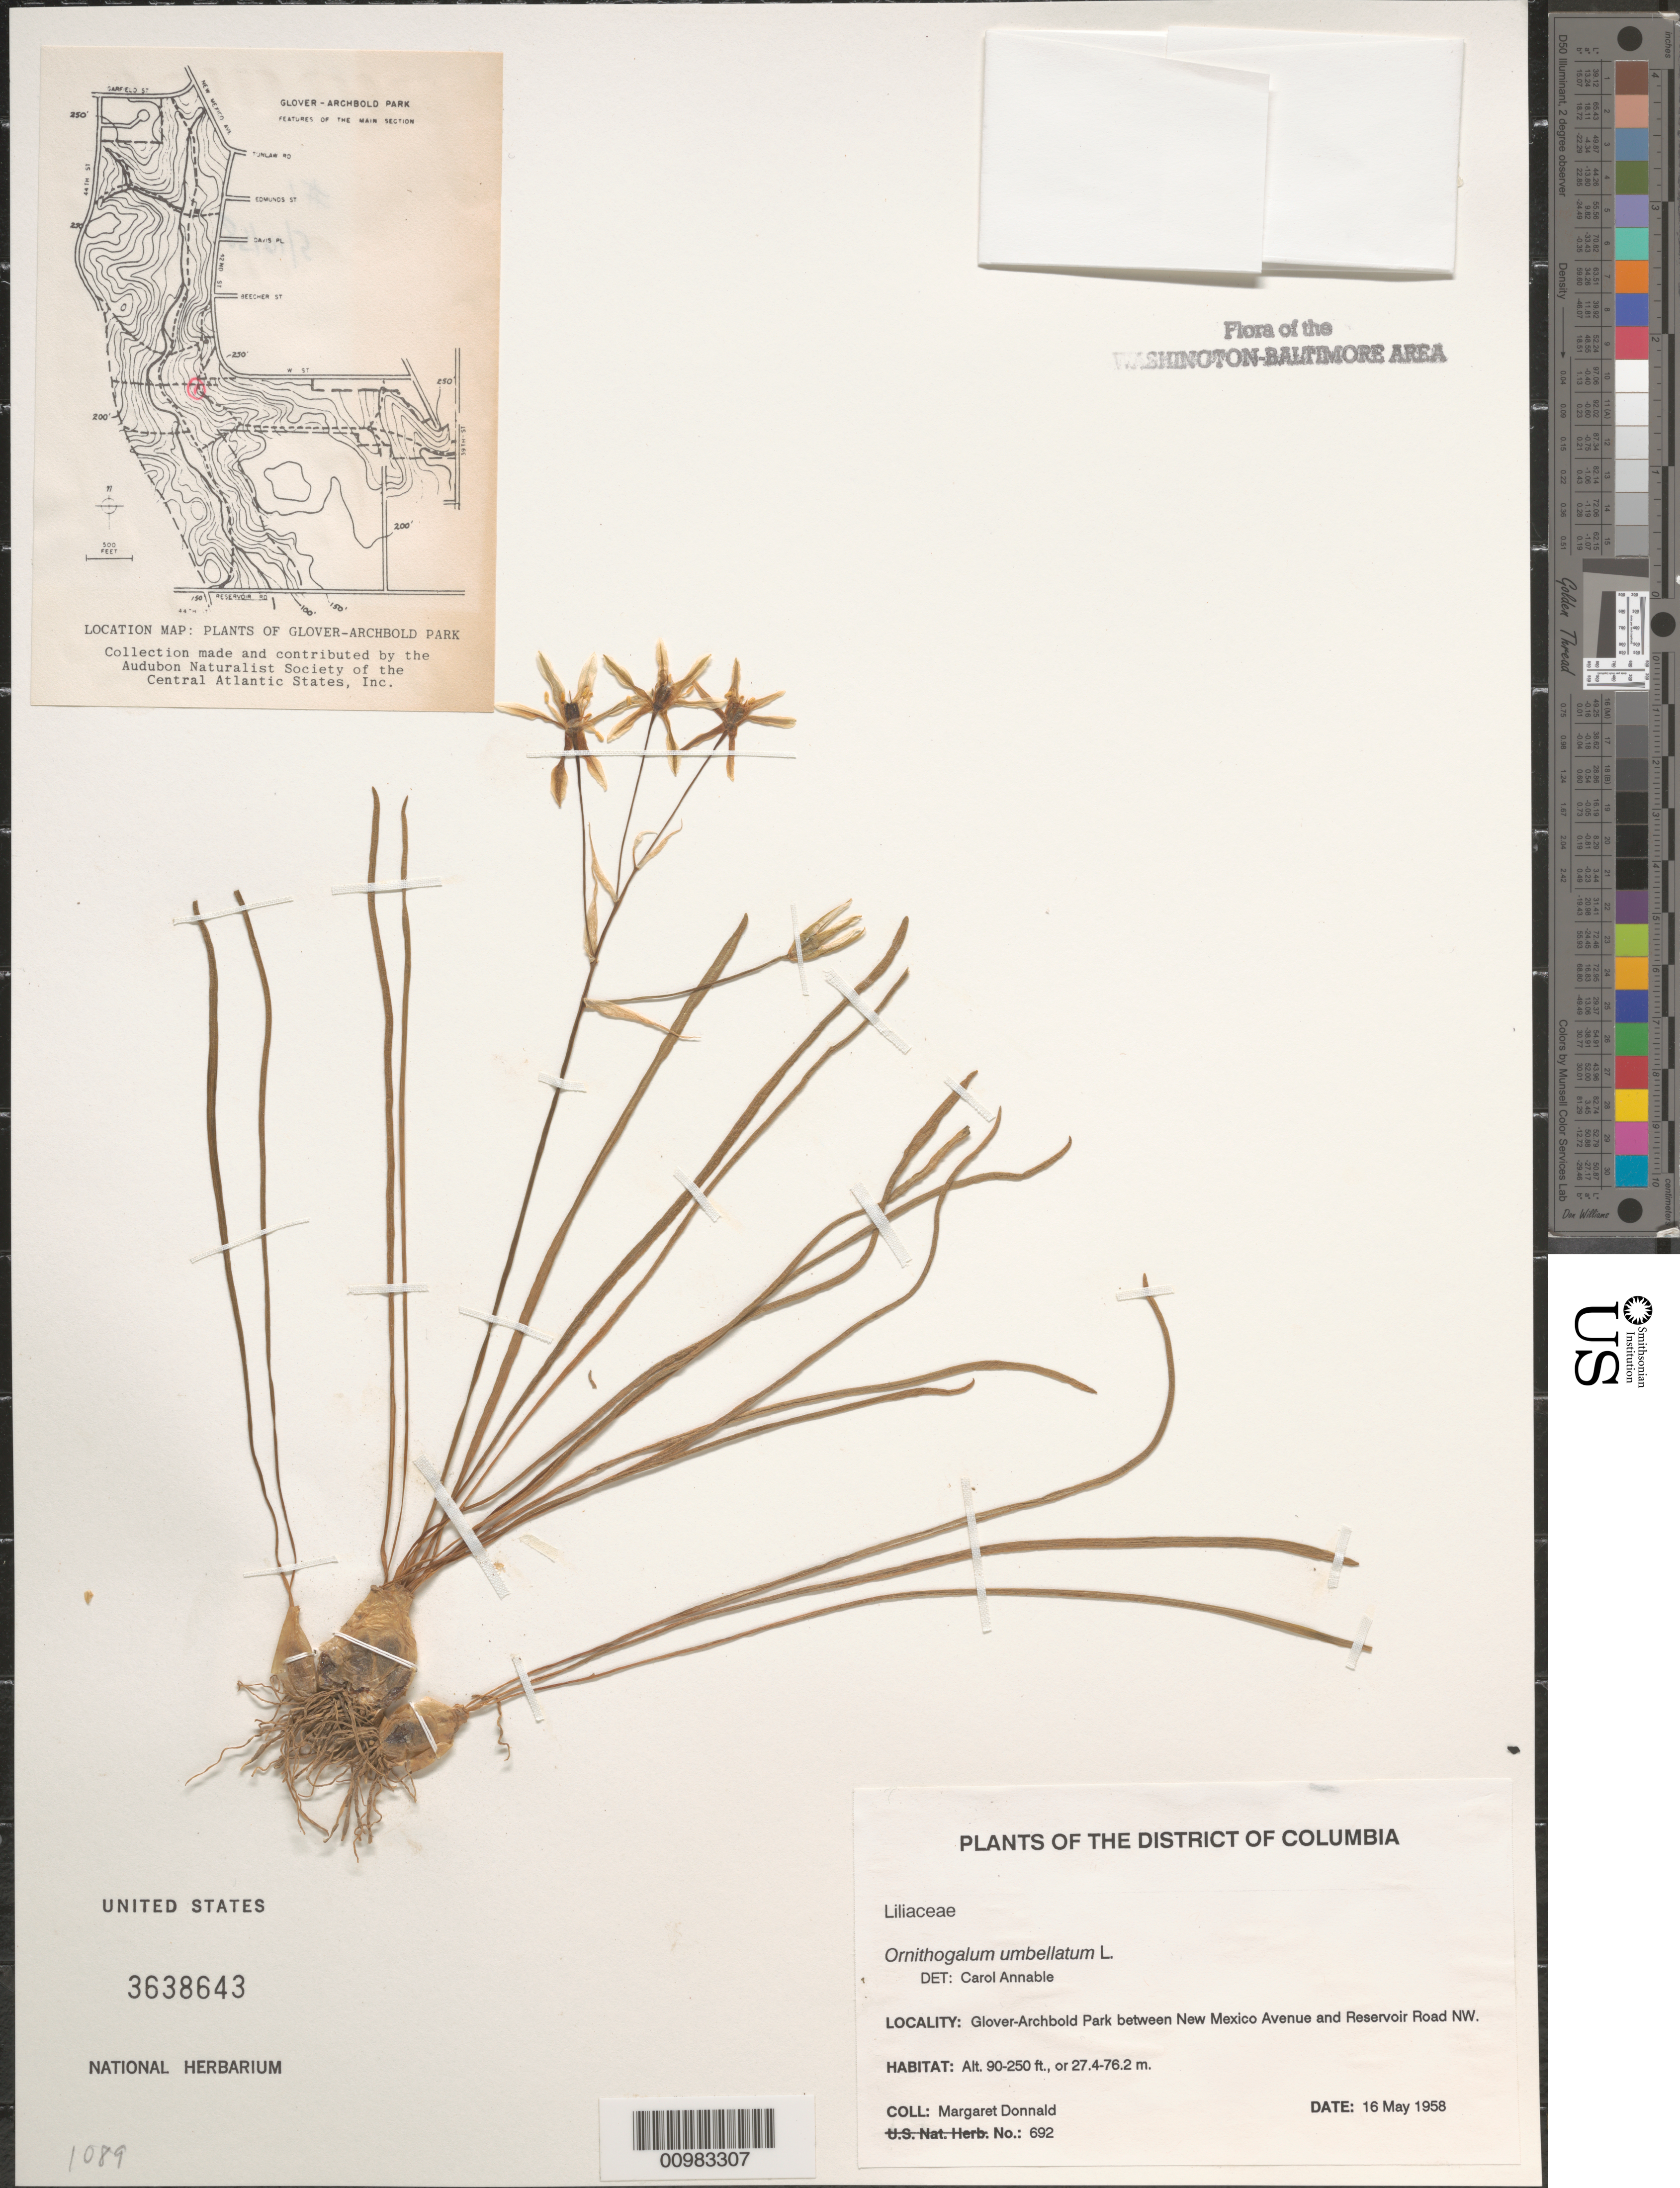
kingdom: Plantae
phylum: Tracheophyta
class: Liliopsida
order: Asparagales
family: Asparagaceae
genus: Ornithogalum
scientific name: Ornithogalum umbellatum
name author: L.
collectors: M. Donnald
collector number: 692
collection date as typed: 16 May 1958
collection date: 1958-05-16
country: United States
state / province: District of Columbia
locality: Glover-Archbold Park between New Mexico Avenue and Reservoir Road NW.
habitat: park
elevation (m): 27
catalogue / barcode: US 3638643